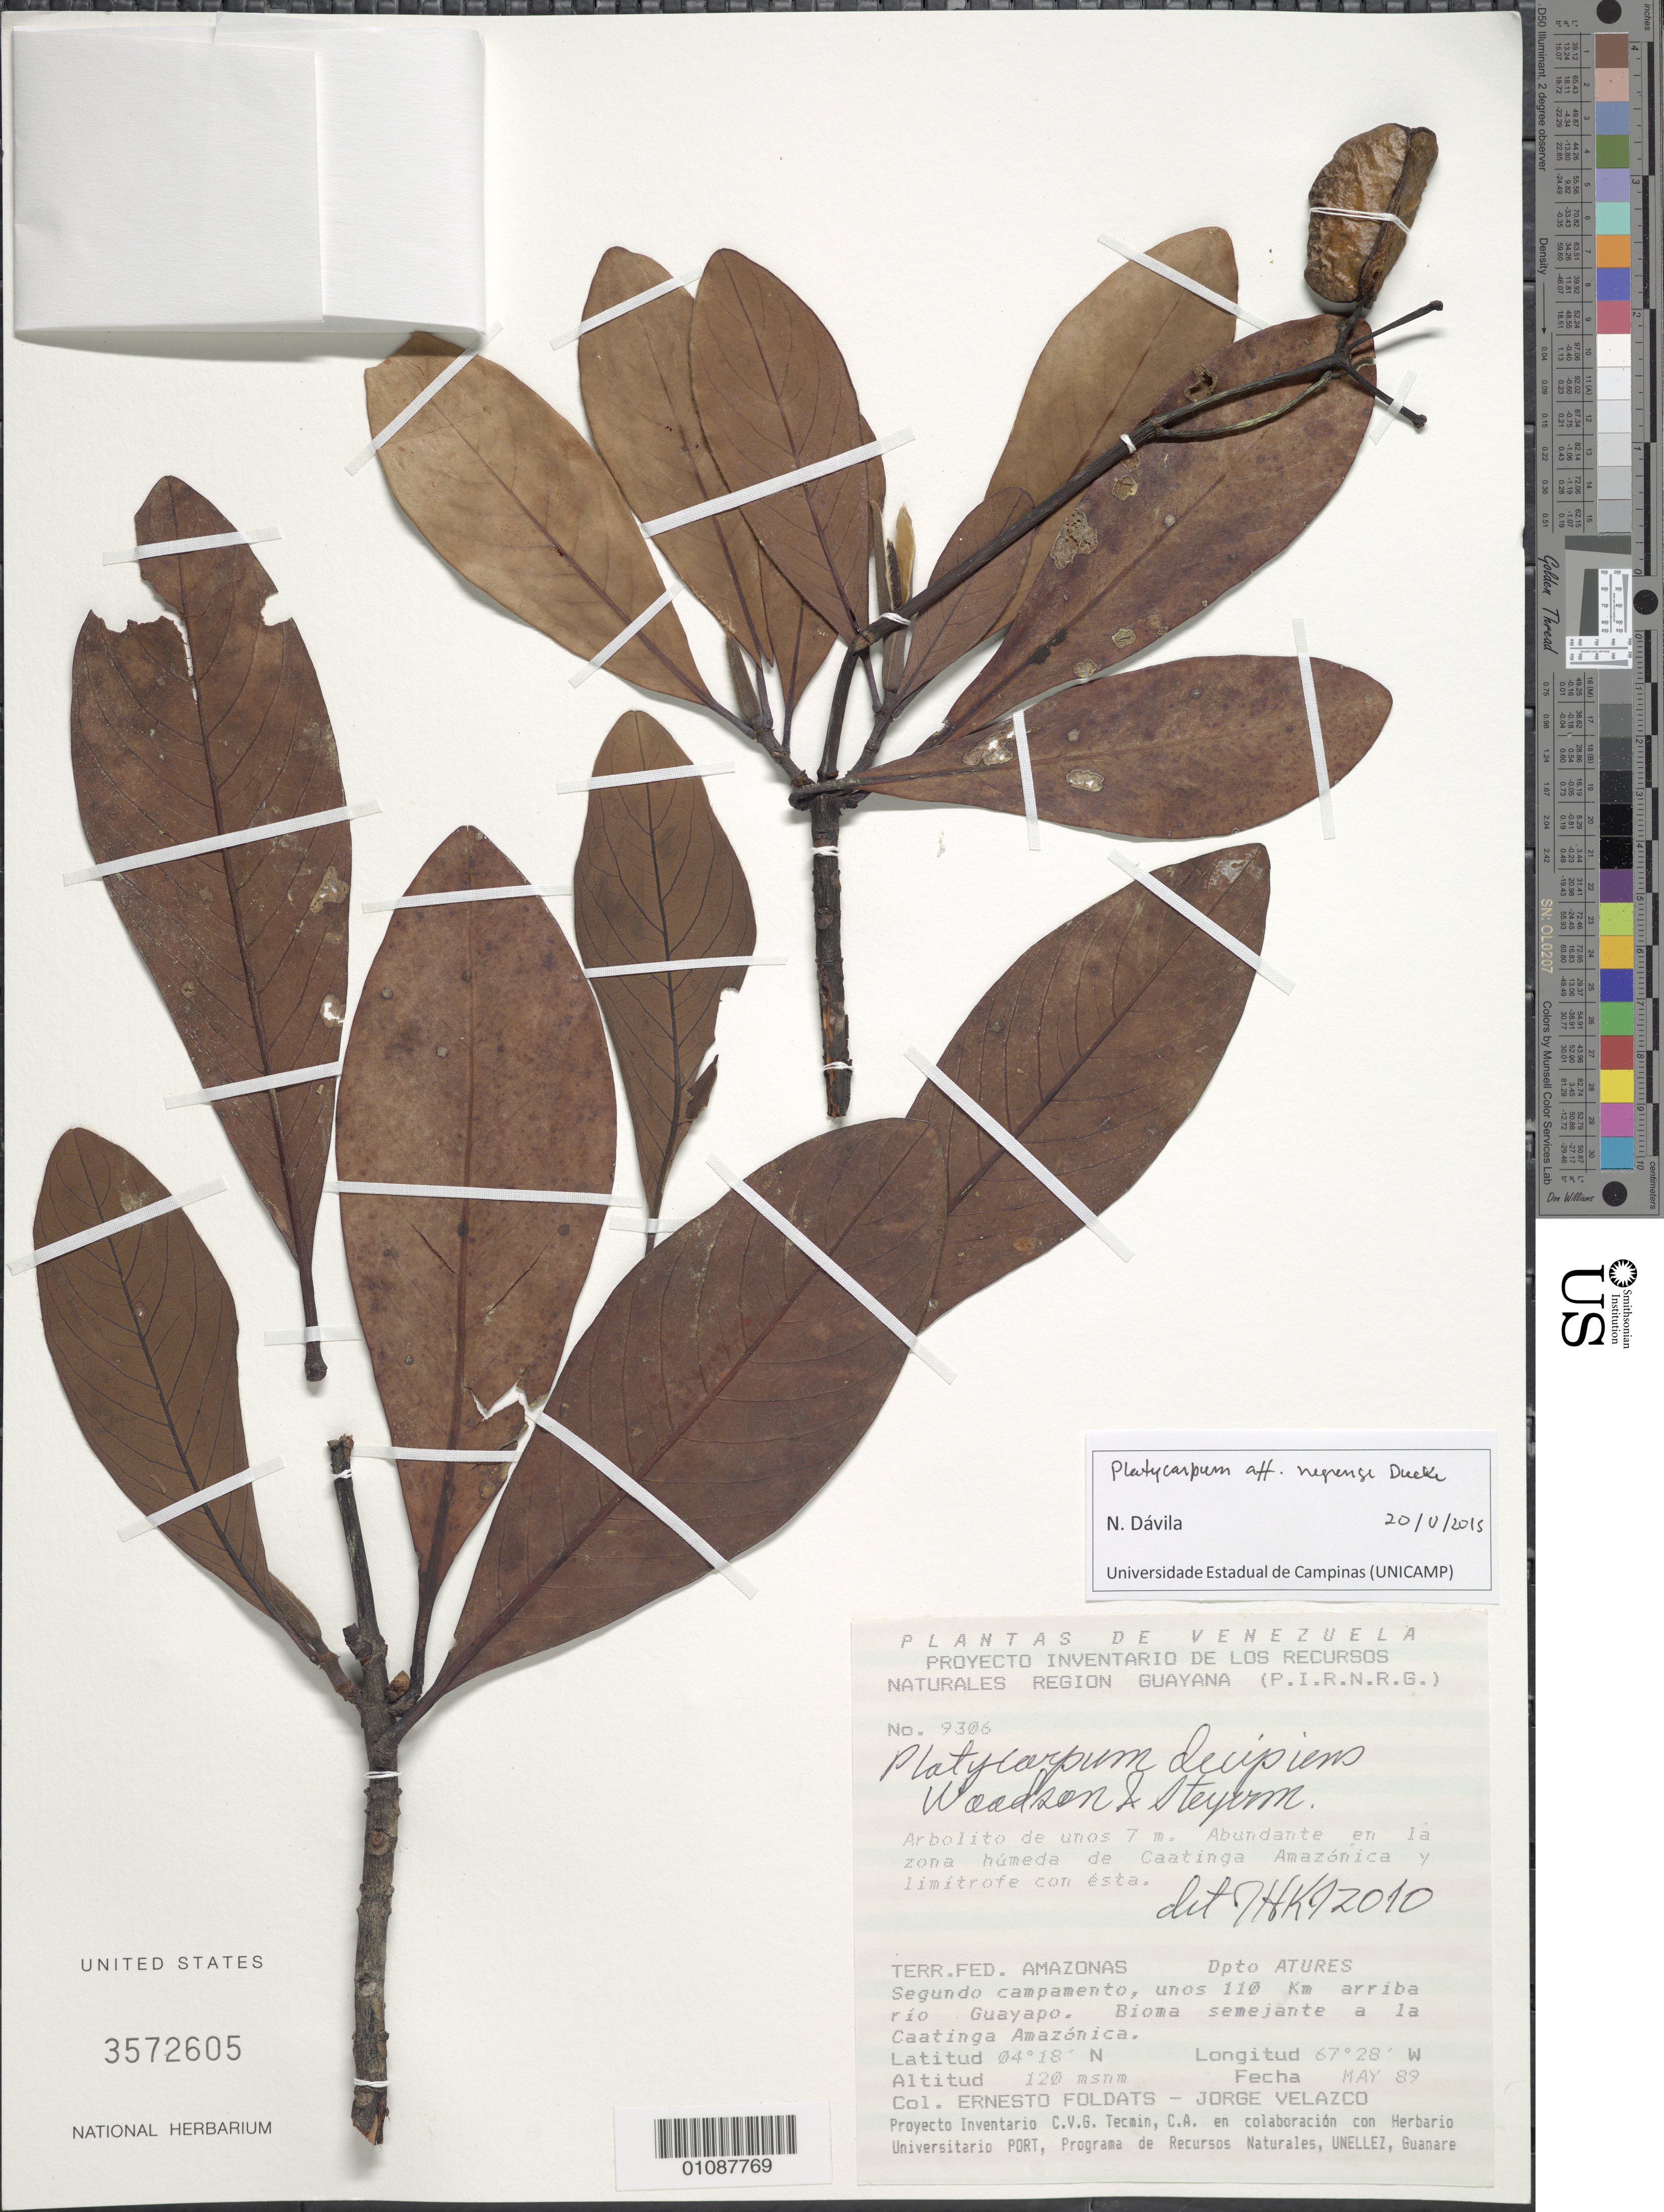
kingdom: Plantae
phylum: Tracheophyta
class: Magnoliopsida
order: Gentianales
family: Rubiaceae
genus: Platycarpum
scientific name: Platycarpum negrense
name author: Ducke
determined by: Davila, N.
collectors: E. Foldats & J. Velazco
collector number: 9306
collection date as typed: May-89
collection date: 1989-05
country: Venezuela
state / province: Amazonas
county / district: Atures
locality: Segundo campamento, unos 110 km arriba rio Guayapo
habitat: Bioma semejante a la caatinga Amazonica; zona humeda de caatinga Amazonica y limitrofe con esta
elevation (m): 120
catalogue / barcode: US 3572605